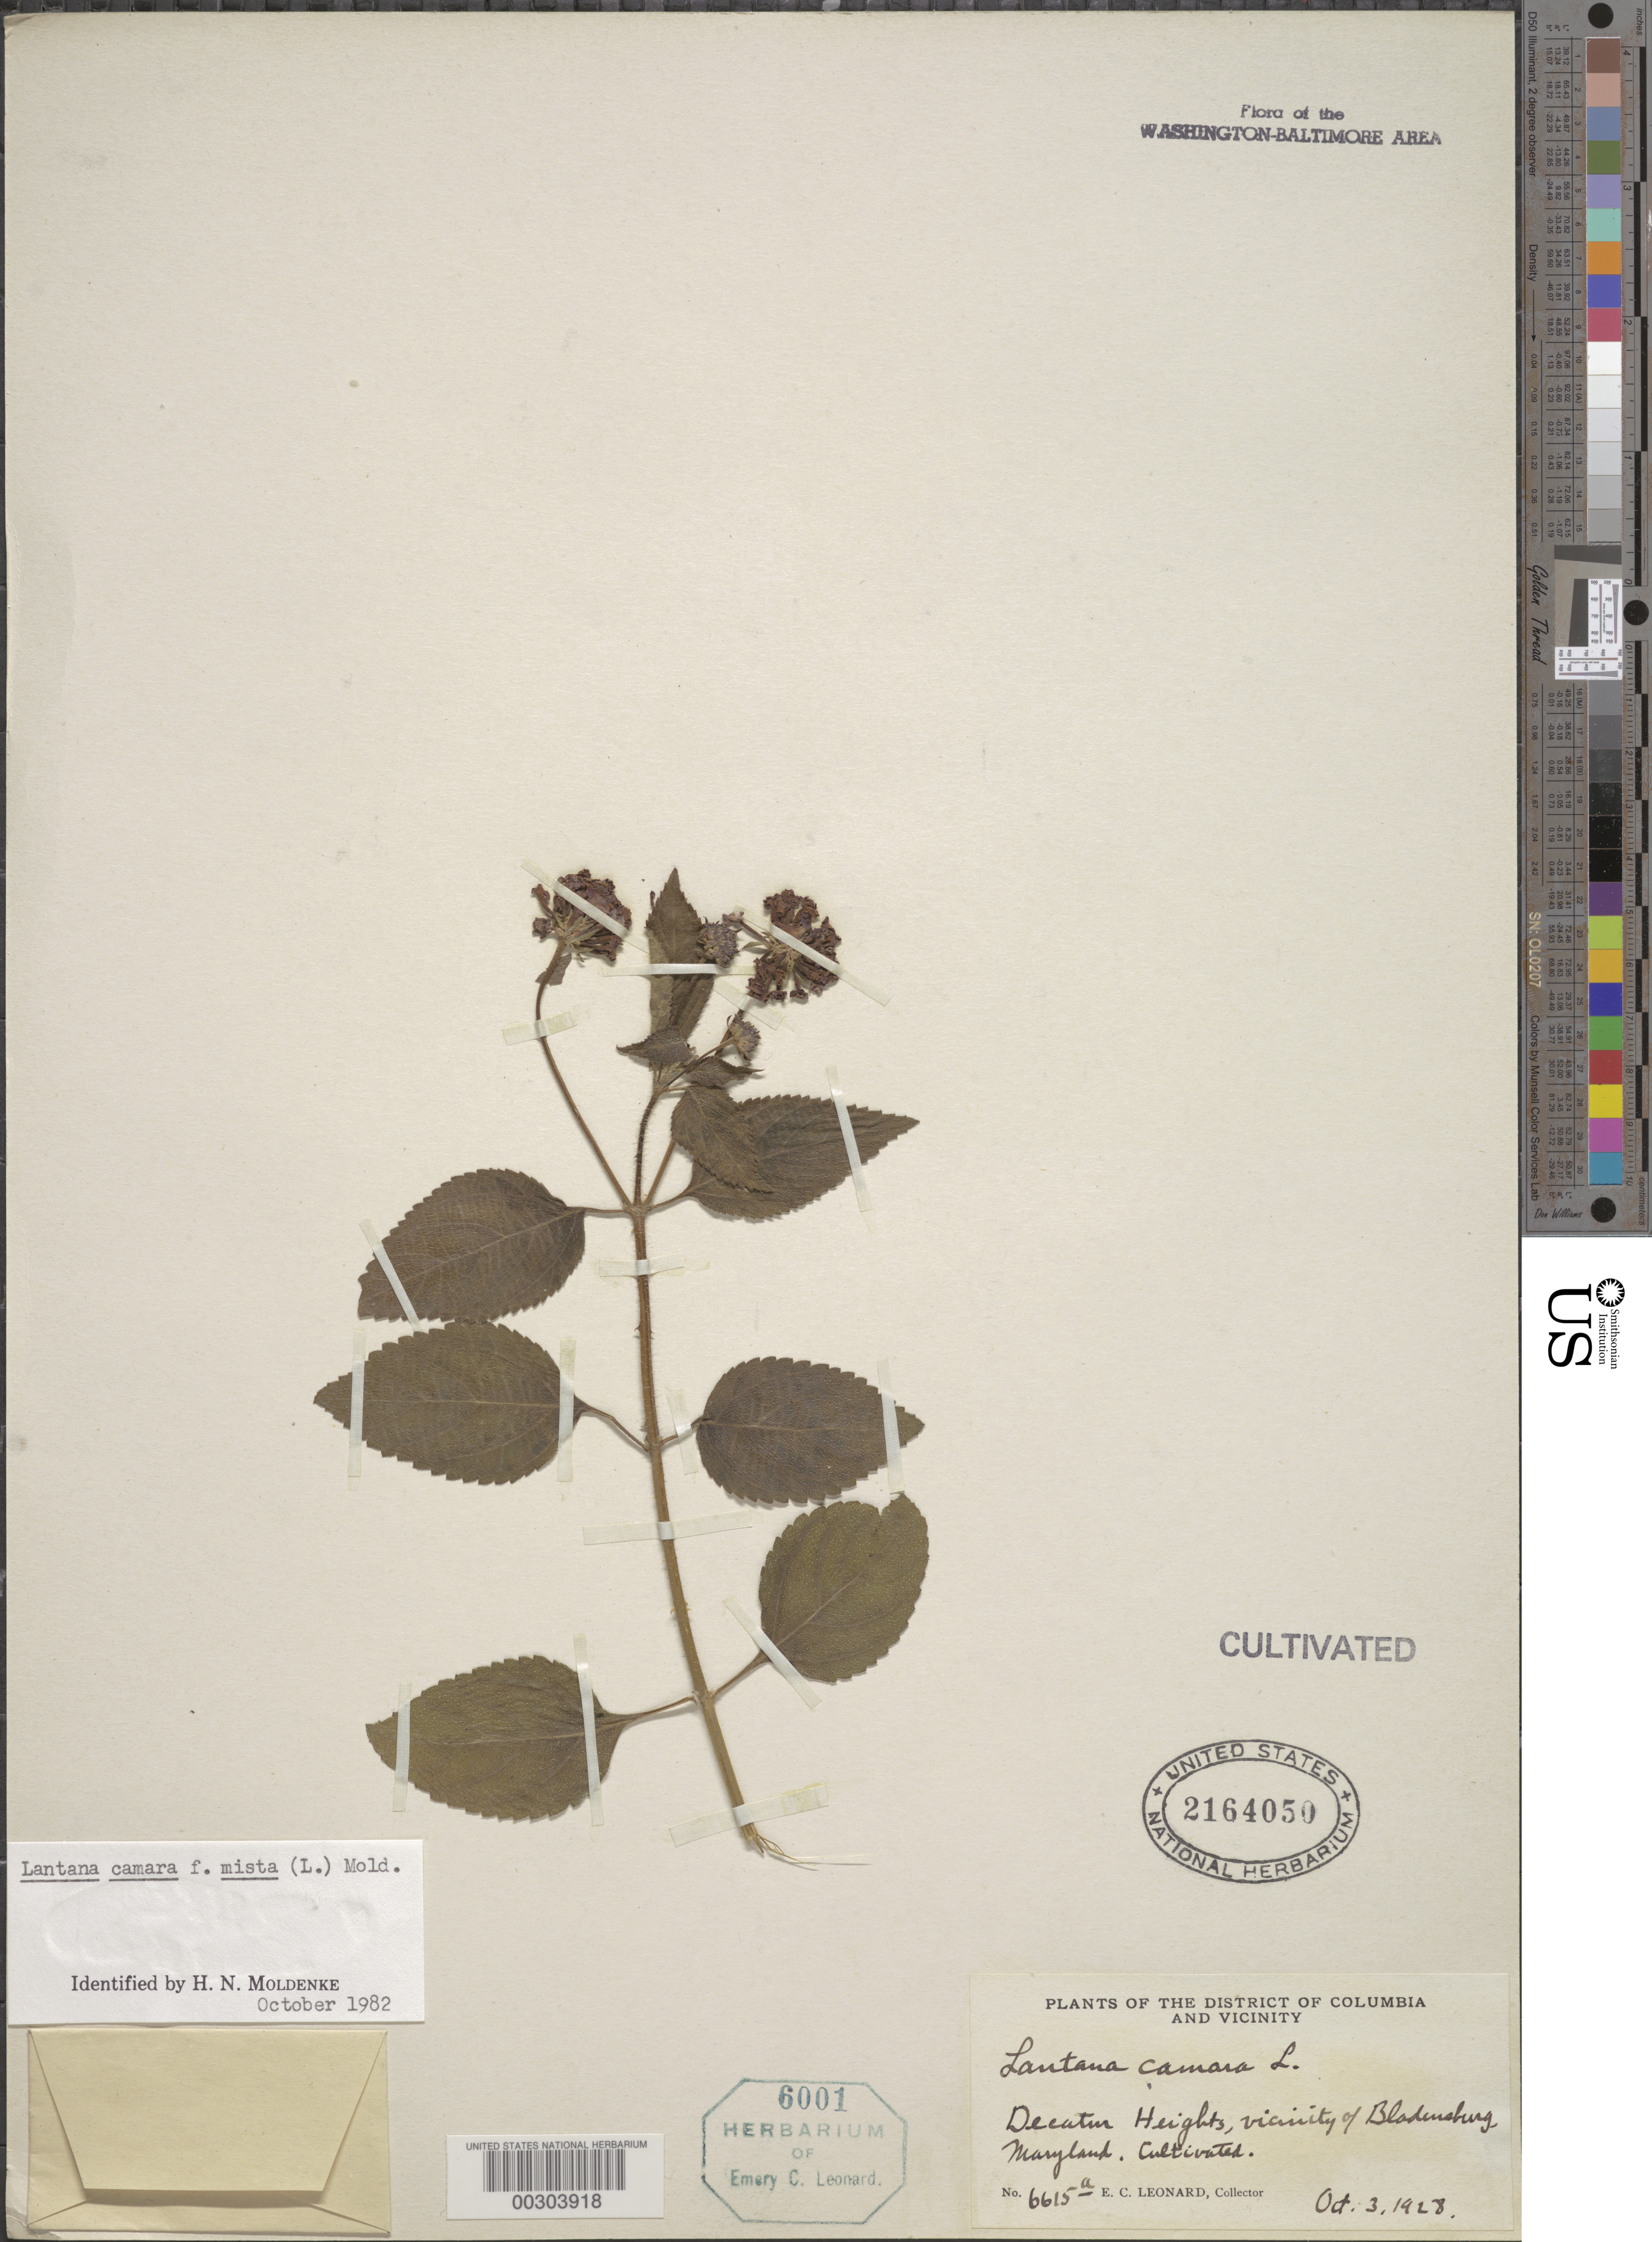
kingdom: Plantae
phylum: Tracheophyta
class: Magnoliopsida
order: Lamiales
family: Verbenaceae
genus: Lantana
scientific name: Lantana camara f. mista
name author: (L.) Moldenke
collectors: E. C. Leonard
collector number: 6615A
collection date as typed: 03 Oct 1928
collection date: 1928-10-03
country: United States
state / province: Maryland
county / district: Prince George's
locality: Bladensburg, Decatur Heights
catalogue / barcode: US 2164050